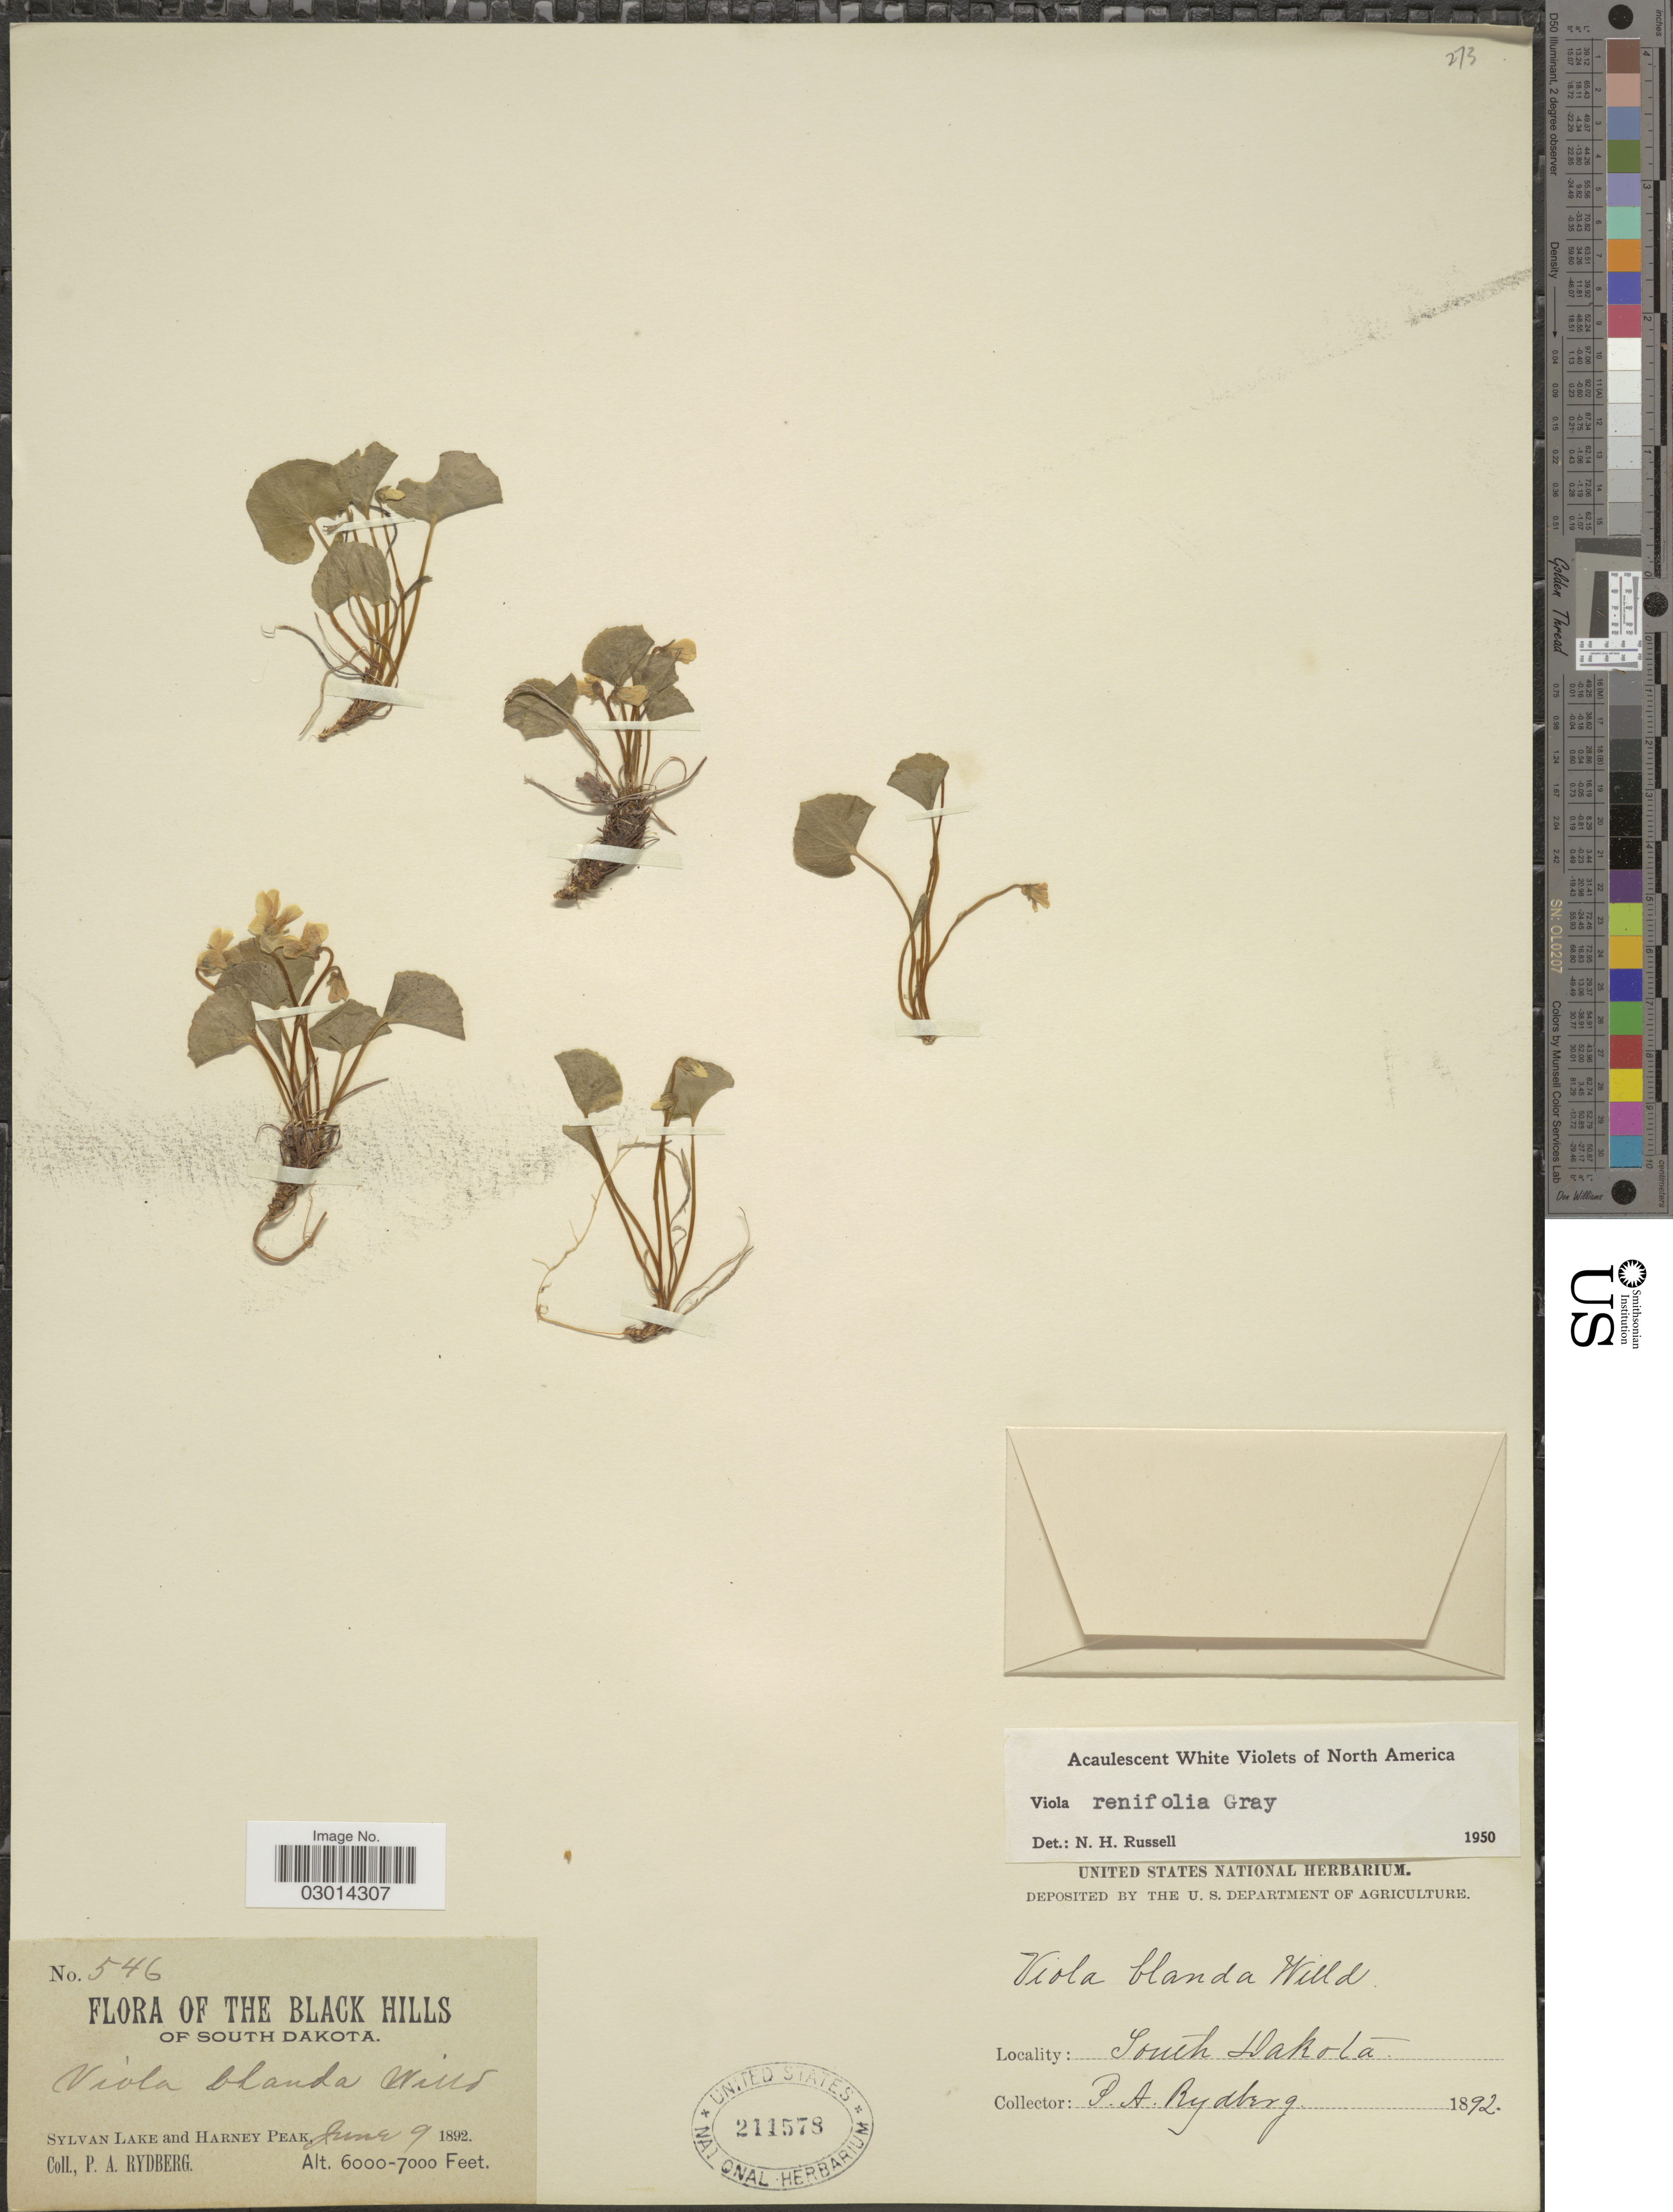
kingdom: Plantae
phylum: Tracheophyta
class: Magnoliopsida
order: Malpighiales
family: Violaceae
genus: Viola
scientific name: Viola renifolia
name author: A. Gray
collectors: P. A. Rydberg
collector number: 546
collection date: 1892-06-09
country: United States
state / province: South Dakota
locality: The Black Hills. Sylvan Lake and Harney Peak.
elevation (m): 1829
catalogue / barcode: US 211578